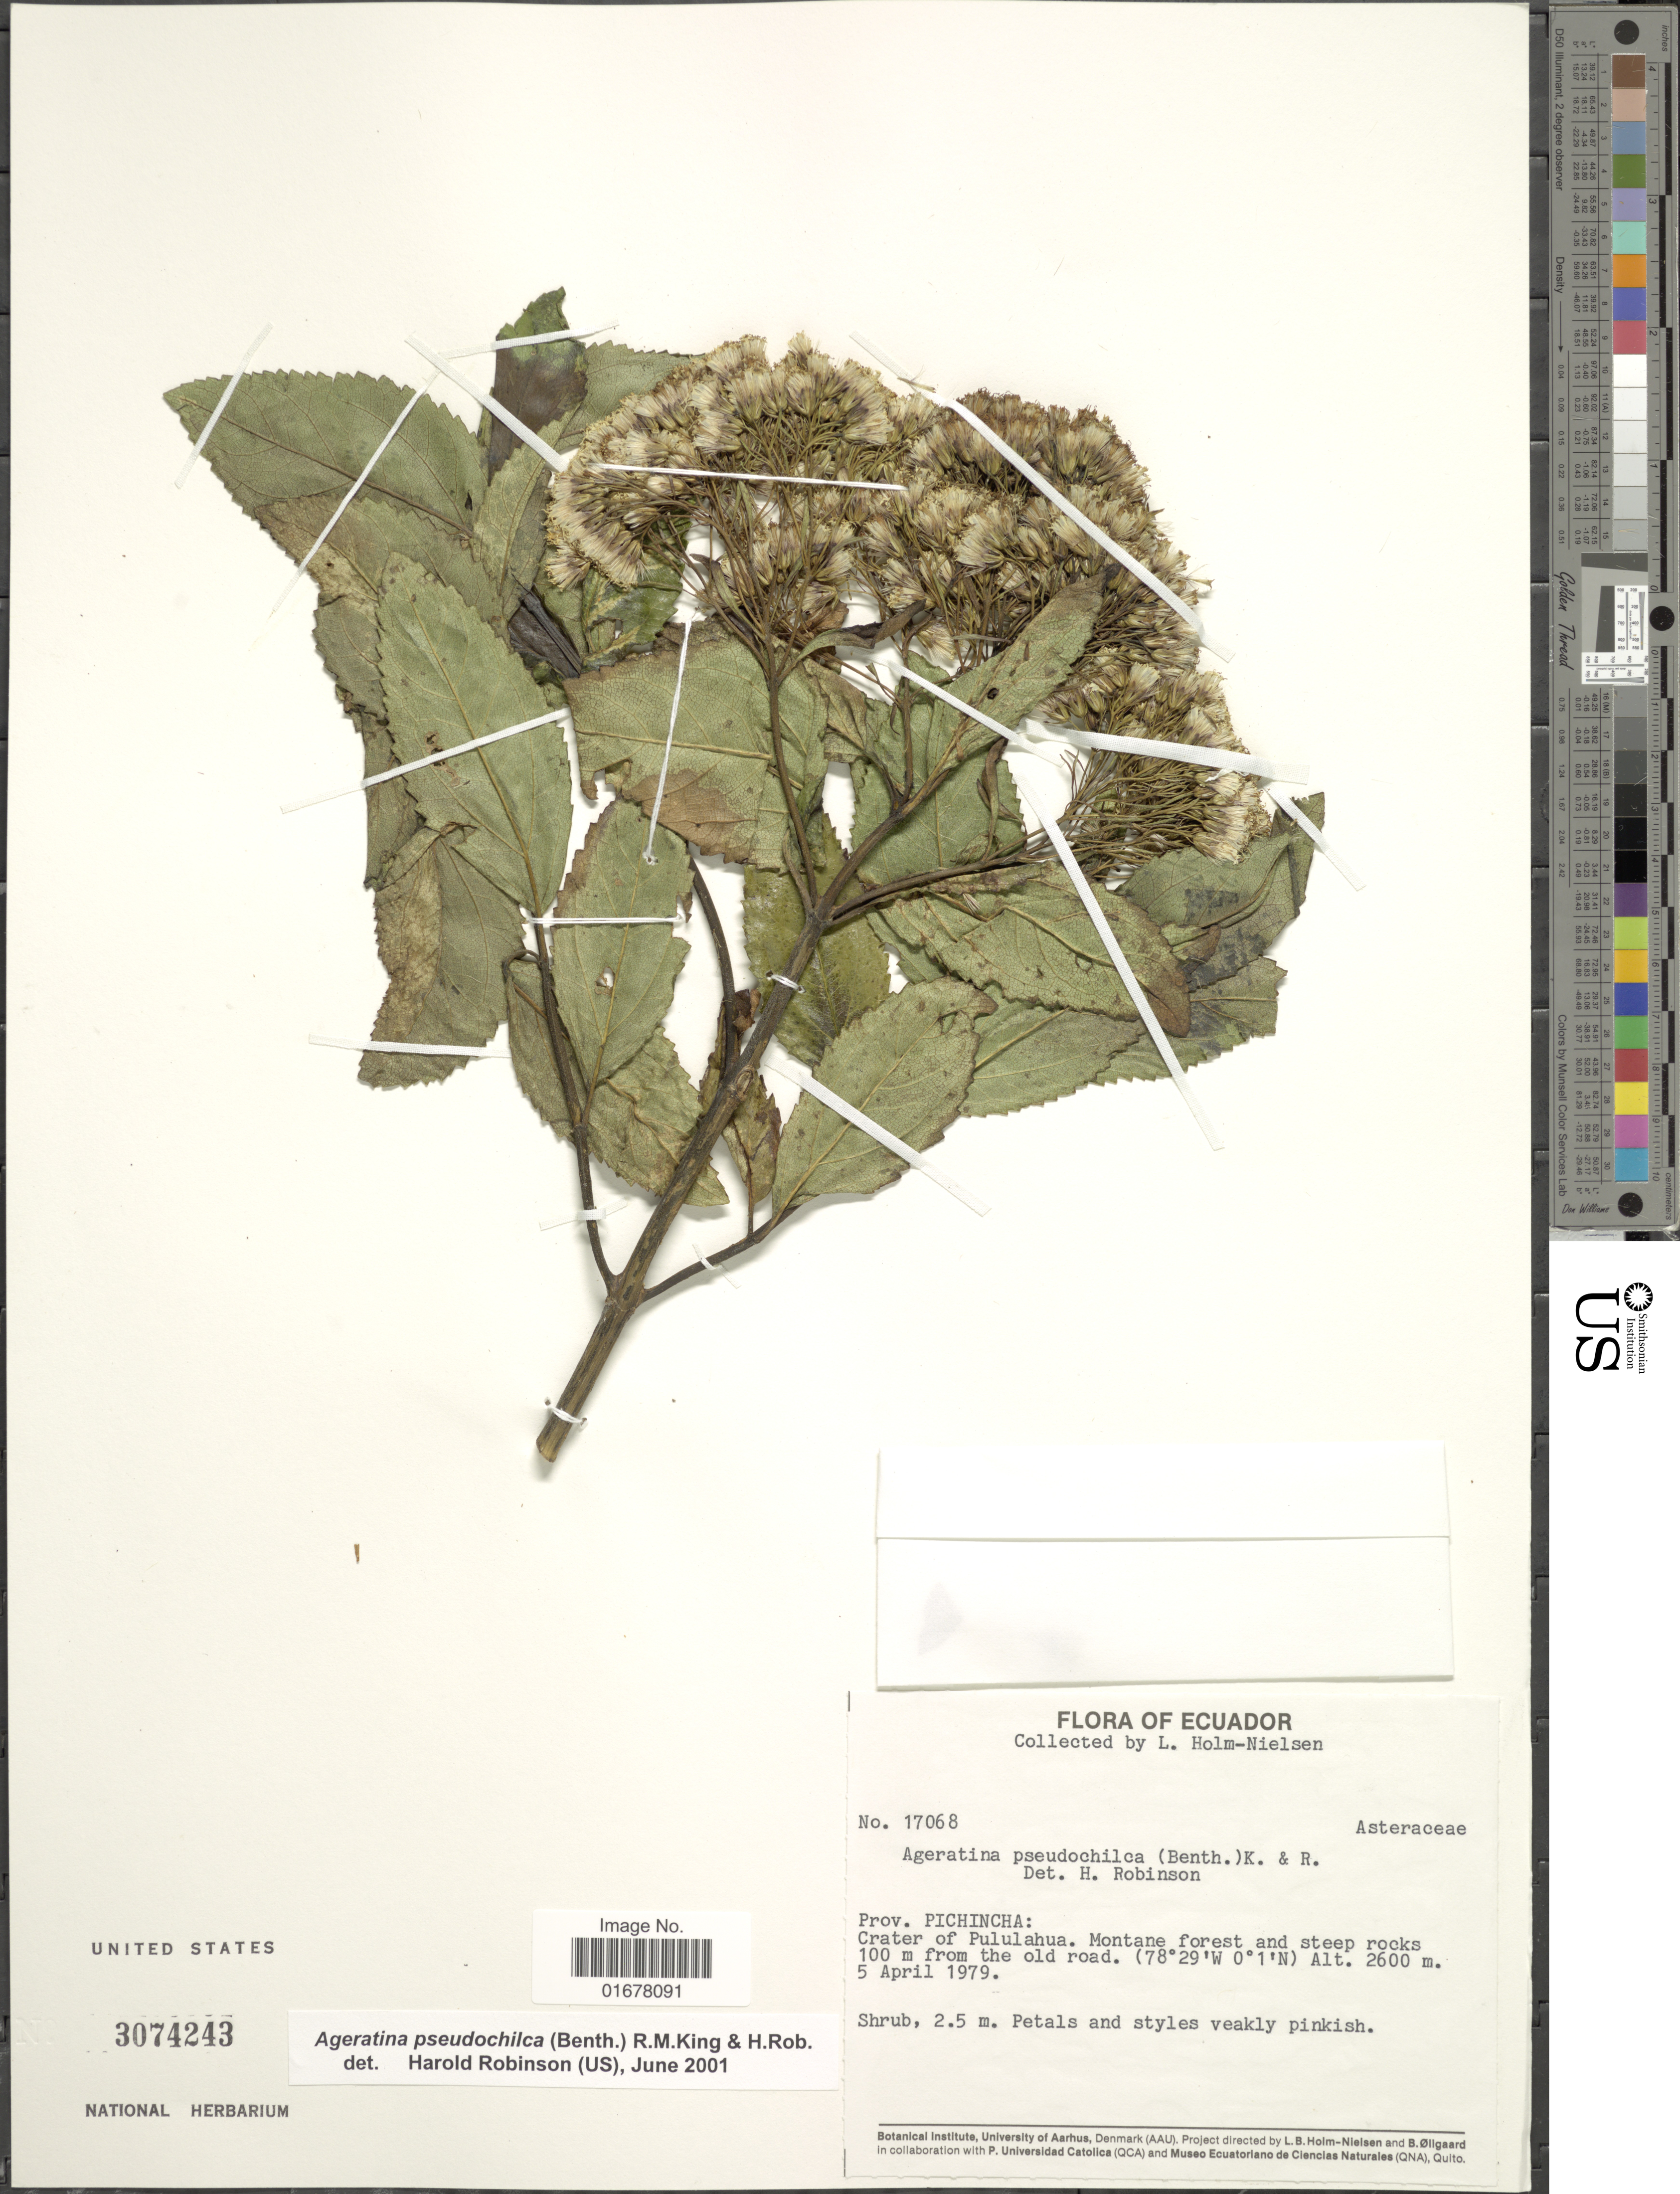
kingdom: Plantae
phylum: Tracheophyta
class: Magnoliopsida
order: Asterales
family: Asteraceae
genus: Ageratina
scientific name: Ageratina pseudochilca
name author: (Benth.) R.M. King & H. Rob.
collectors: L. B. Holm-Nielsen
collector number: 17068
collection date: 1979-04-05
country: Ecuador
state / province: Pichincha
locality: Prov.: Pichincha: Crater of Pululahua, Montane forest and steep rocks 100 m from the old road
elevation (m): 2600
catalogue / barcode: US 3074243